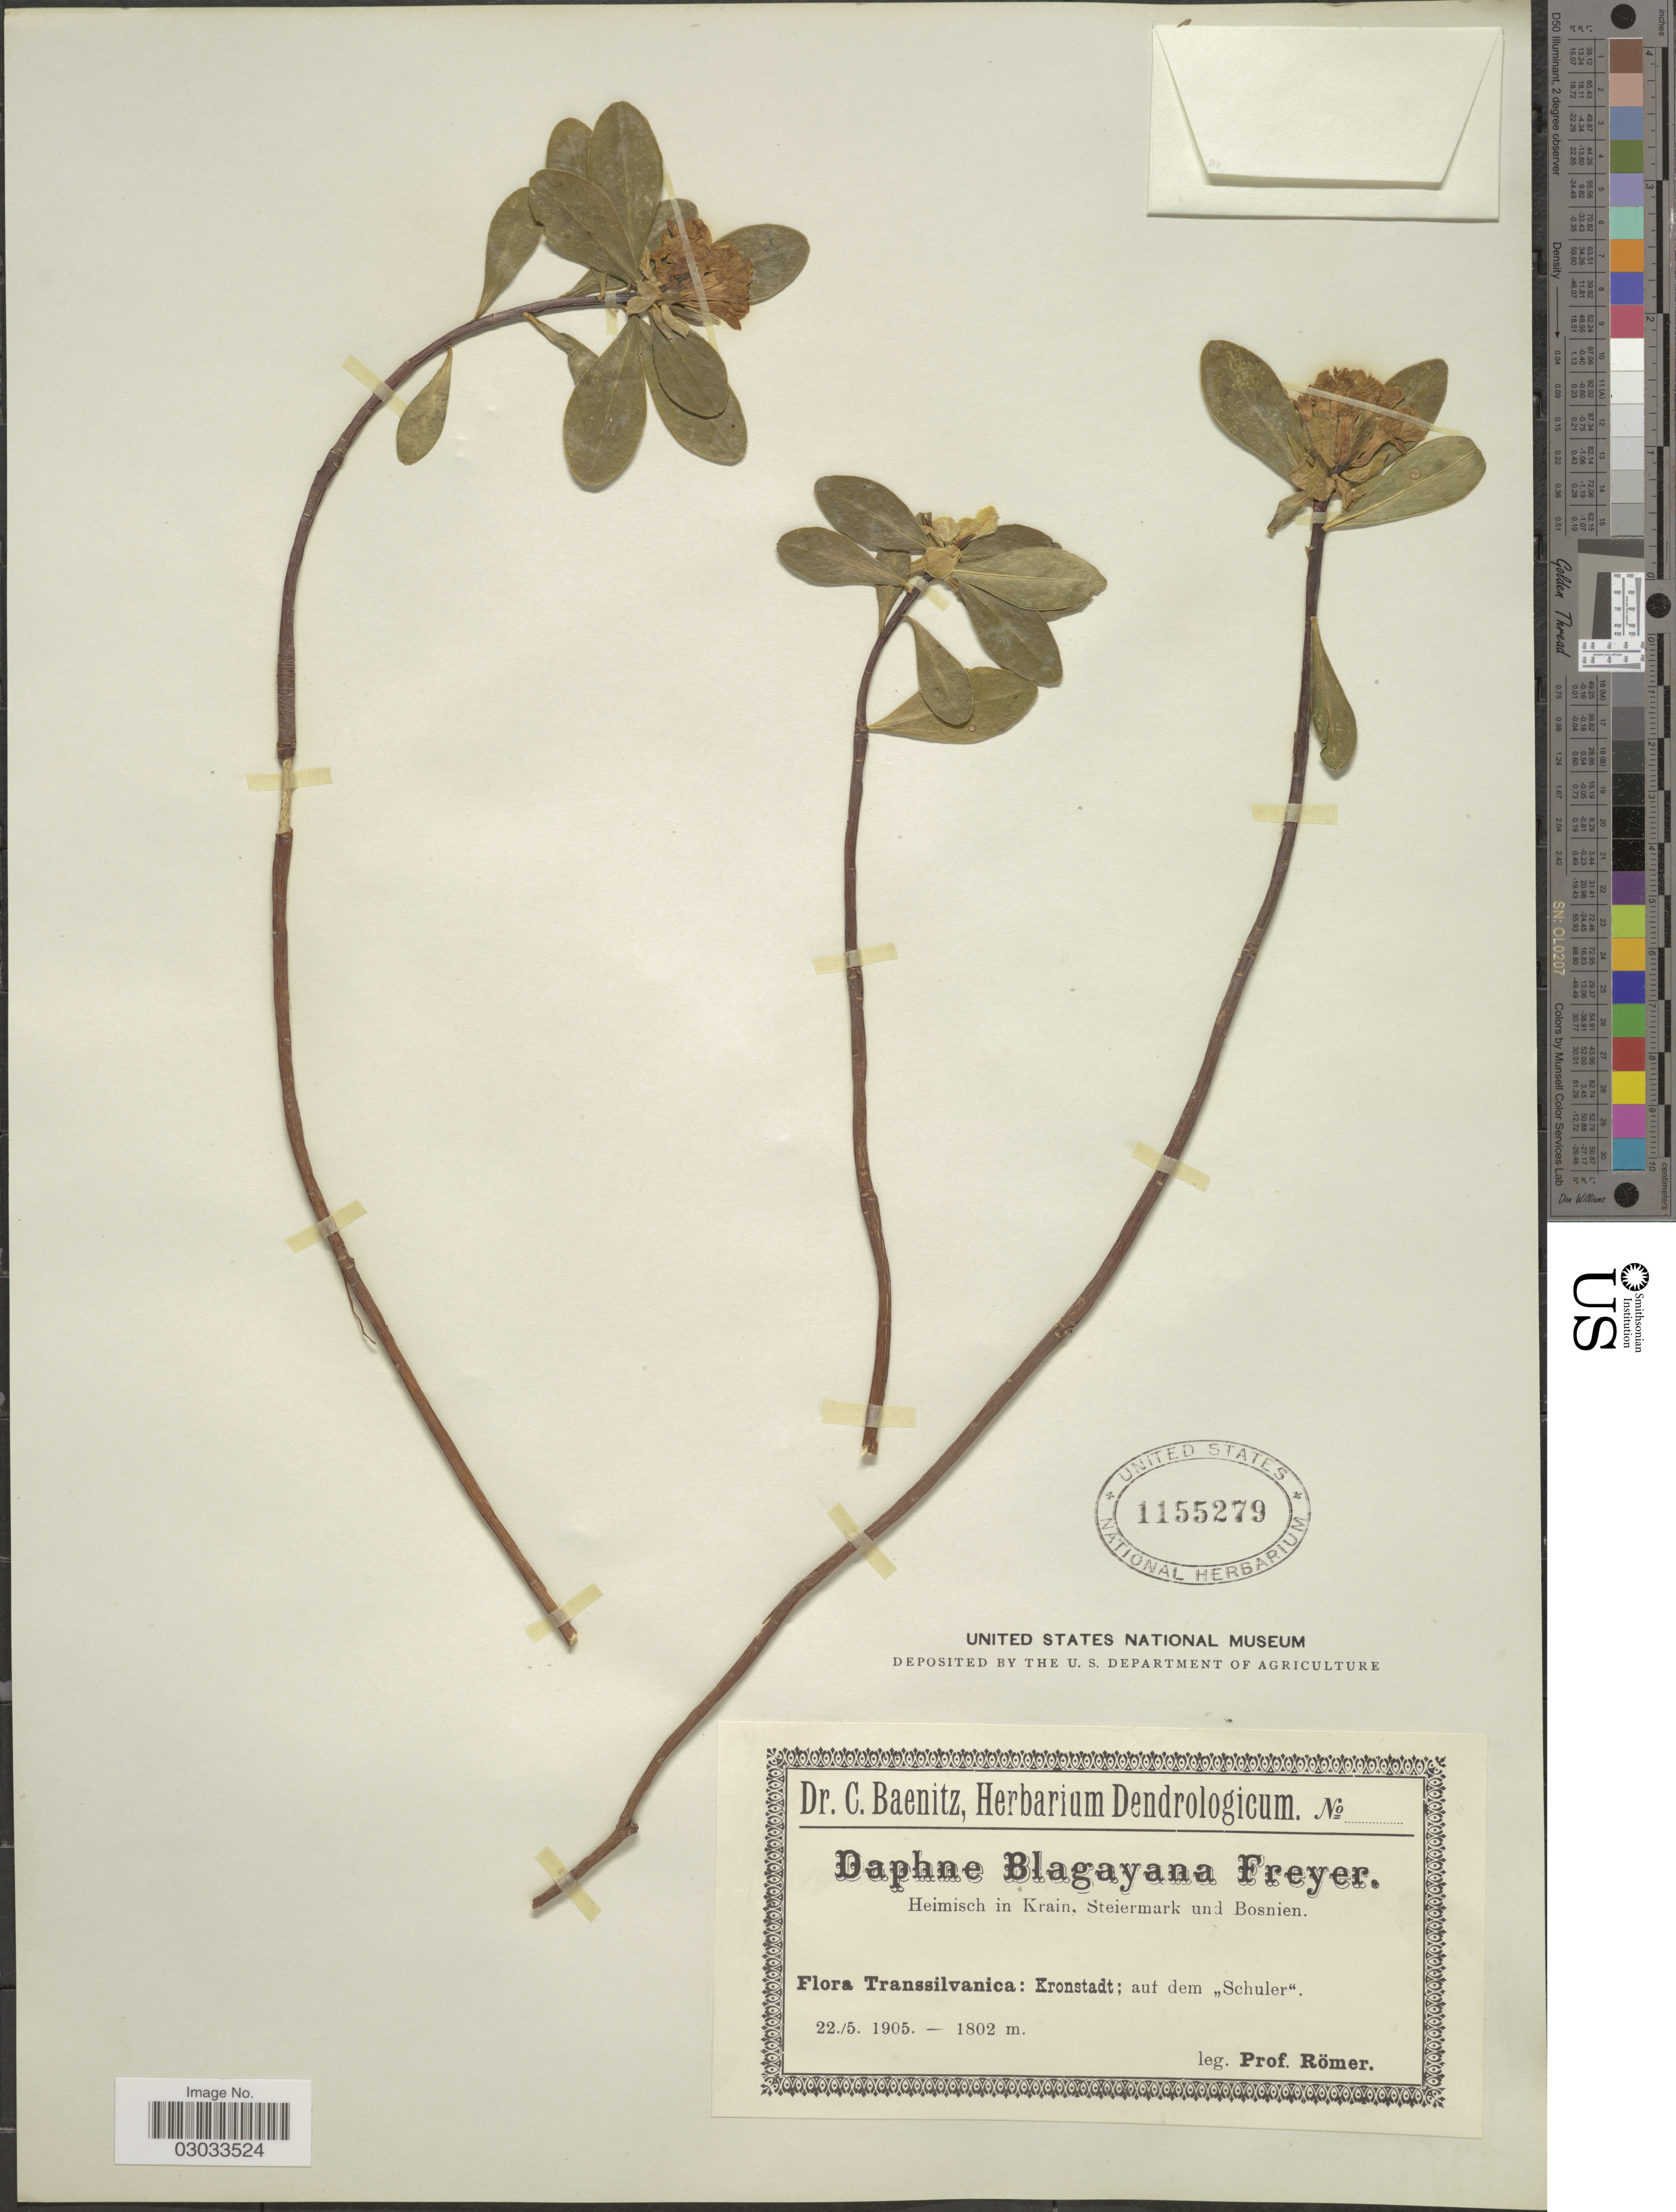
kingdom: Plantae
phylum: Tracheophyta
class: Magnoliopsida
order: Malvales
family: Thymelaeaceae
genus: Daphne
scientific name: Daphne blagayana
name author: Freyer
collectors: -. Romer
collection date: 1905-05-22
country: Romania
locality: Transsilvanica: Kronstadt; aut dem "Schuler".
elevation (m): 1802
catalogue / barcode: US 1155279